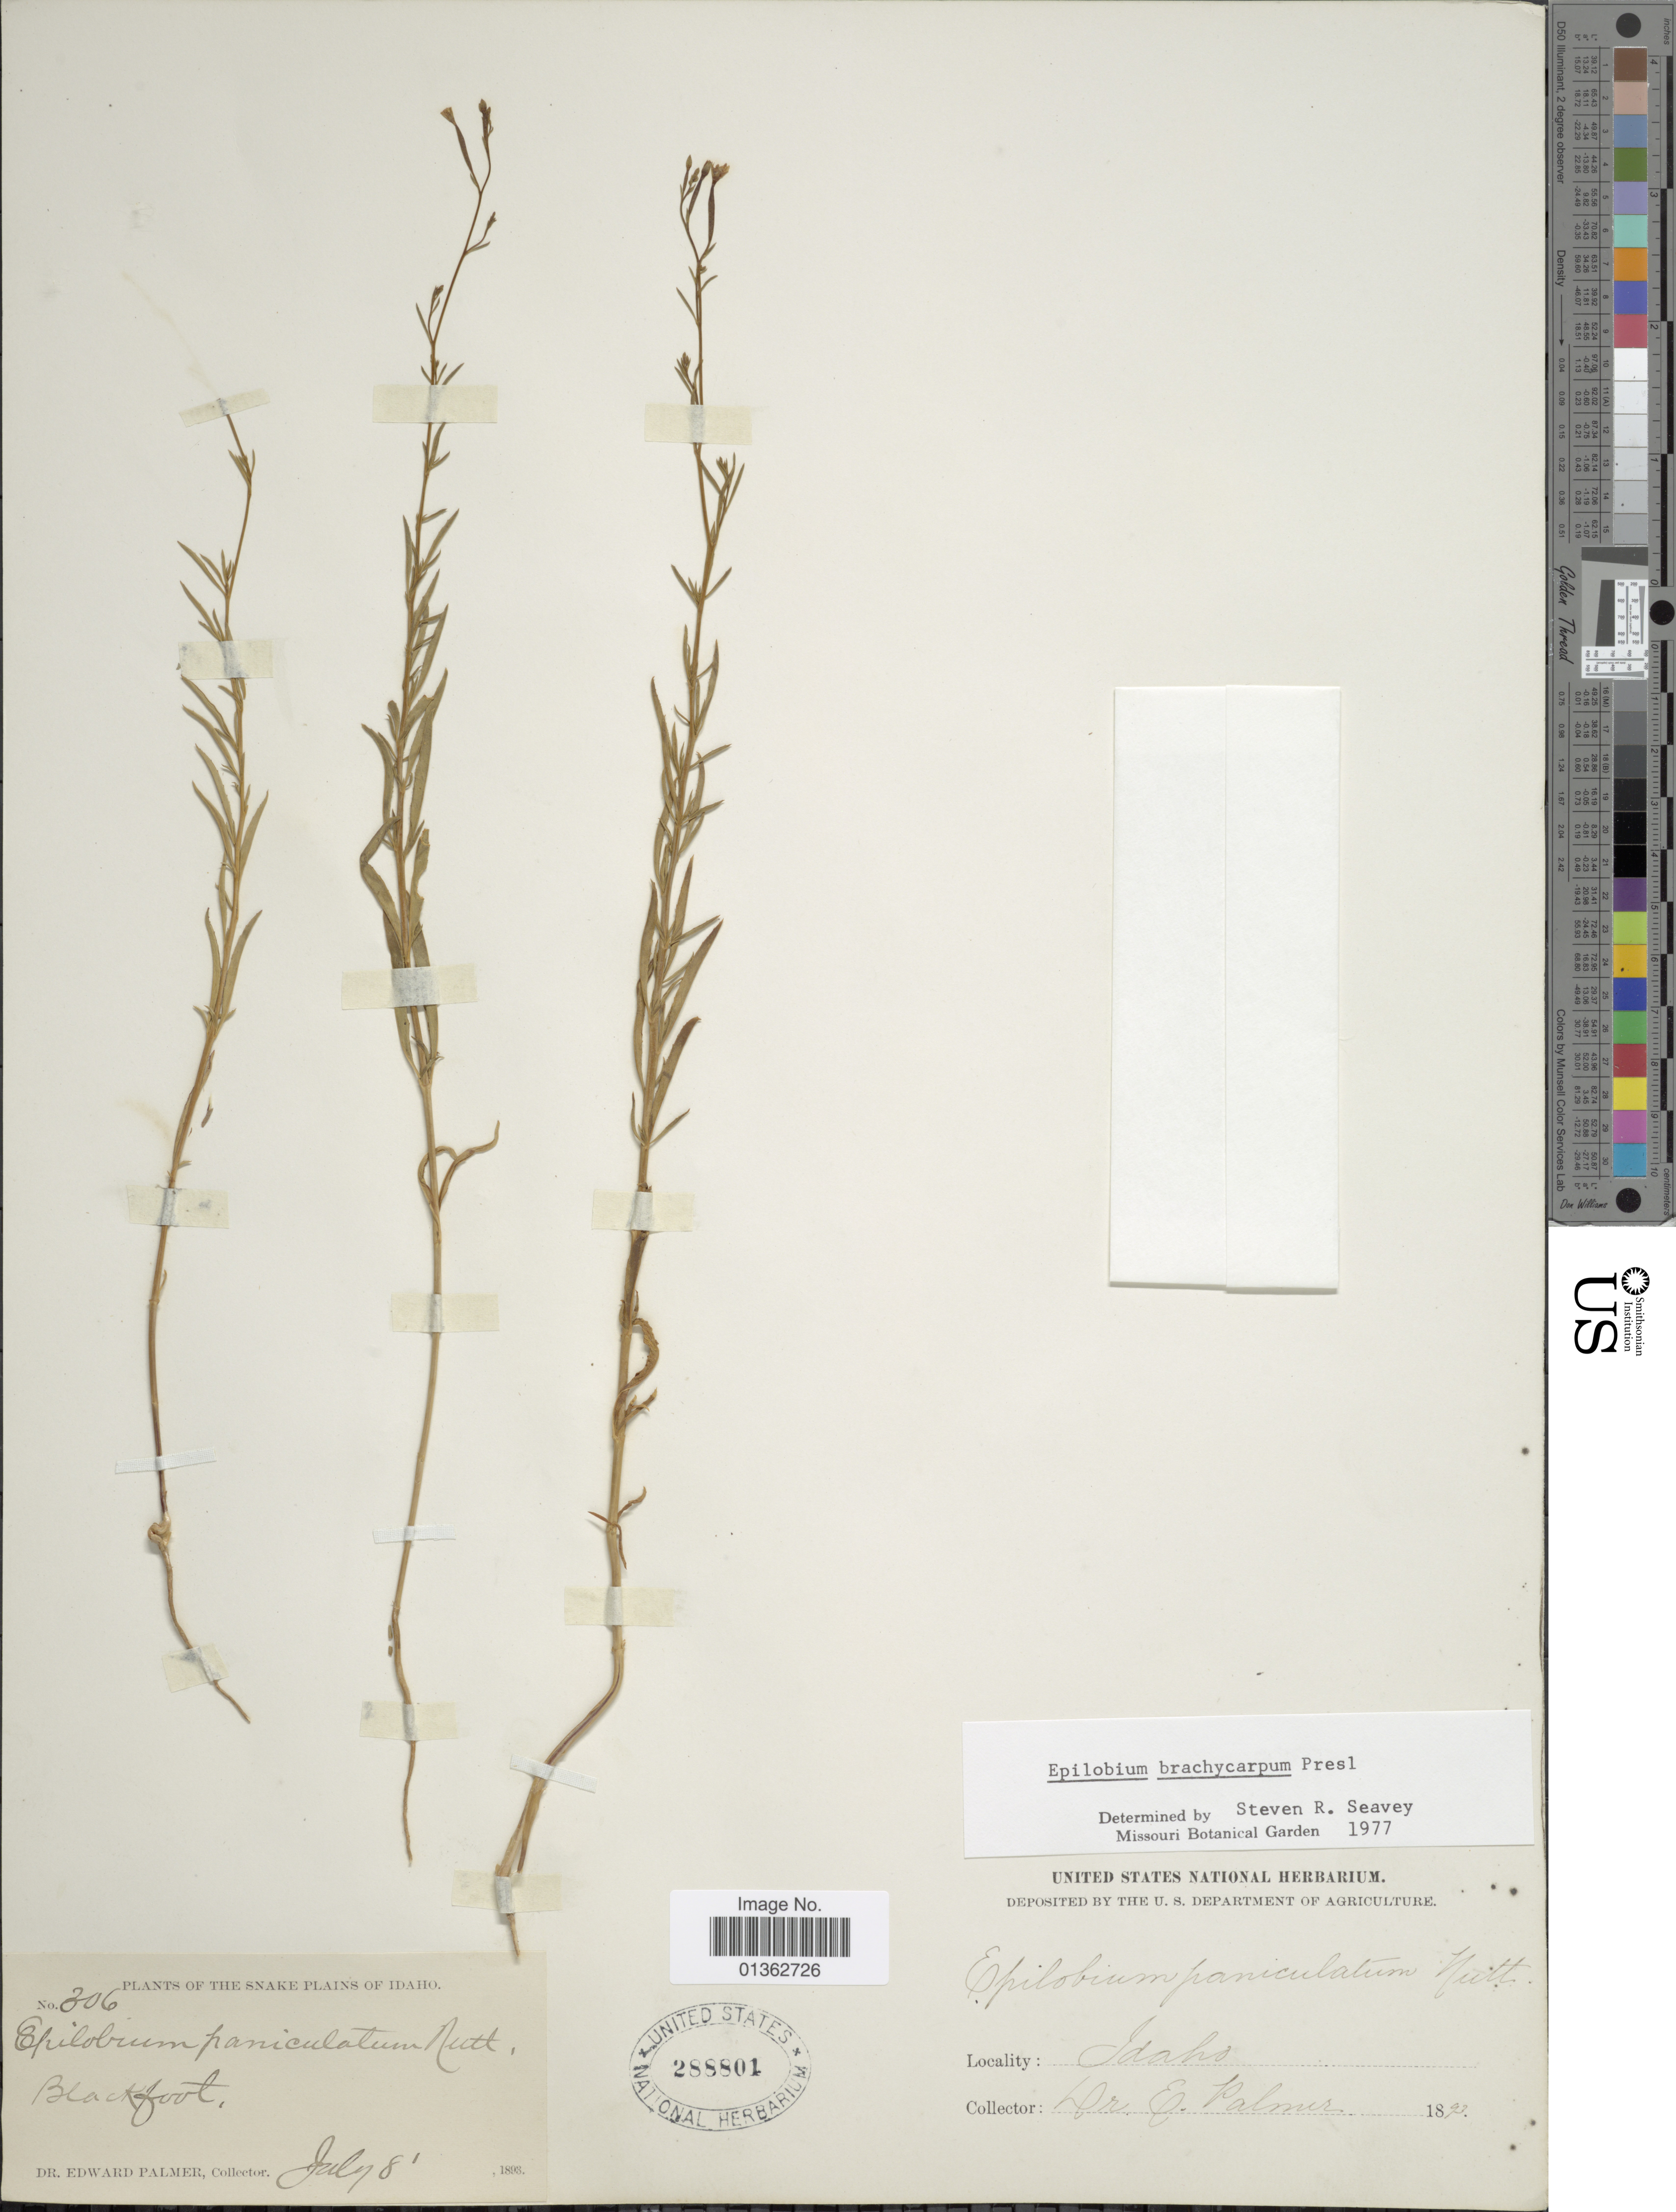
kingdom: Plantae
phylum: Tracheophyta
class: Magnoliopsida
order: Myrtales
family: Onagraceae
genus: Epilobium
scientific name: Epilobium brachycarpum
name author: C. Presl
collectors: E. Palmer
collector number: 306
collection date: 1893-07-08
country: United States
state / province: Idaho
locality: Snake Plains. Black foot.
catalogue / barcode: US 288801